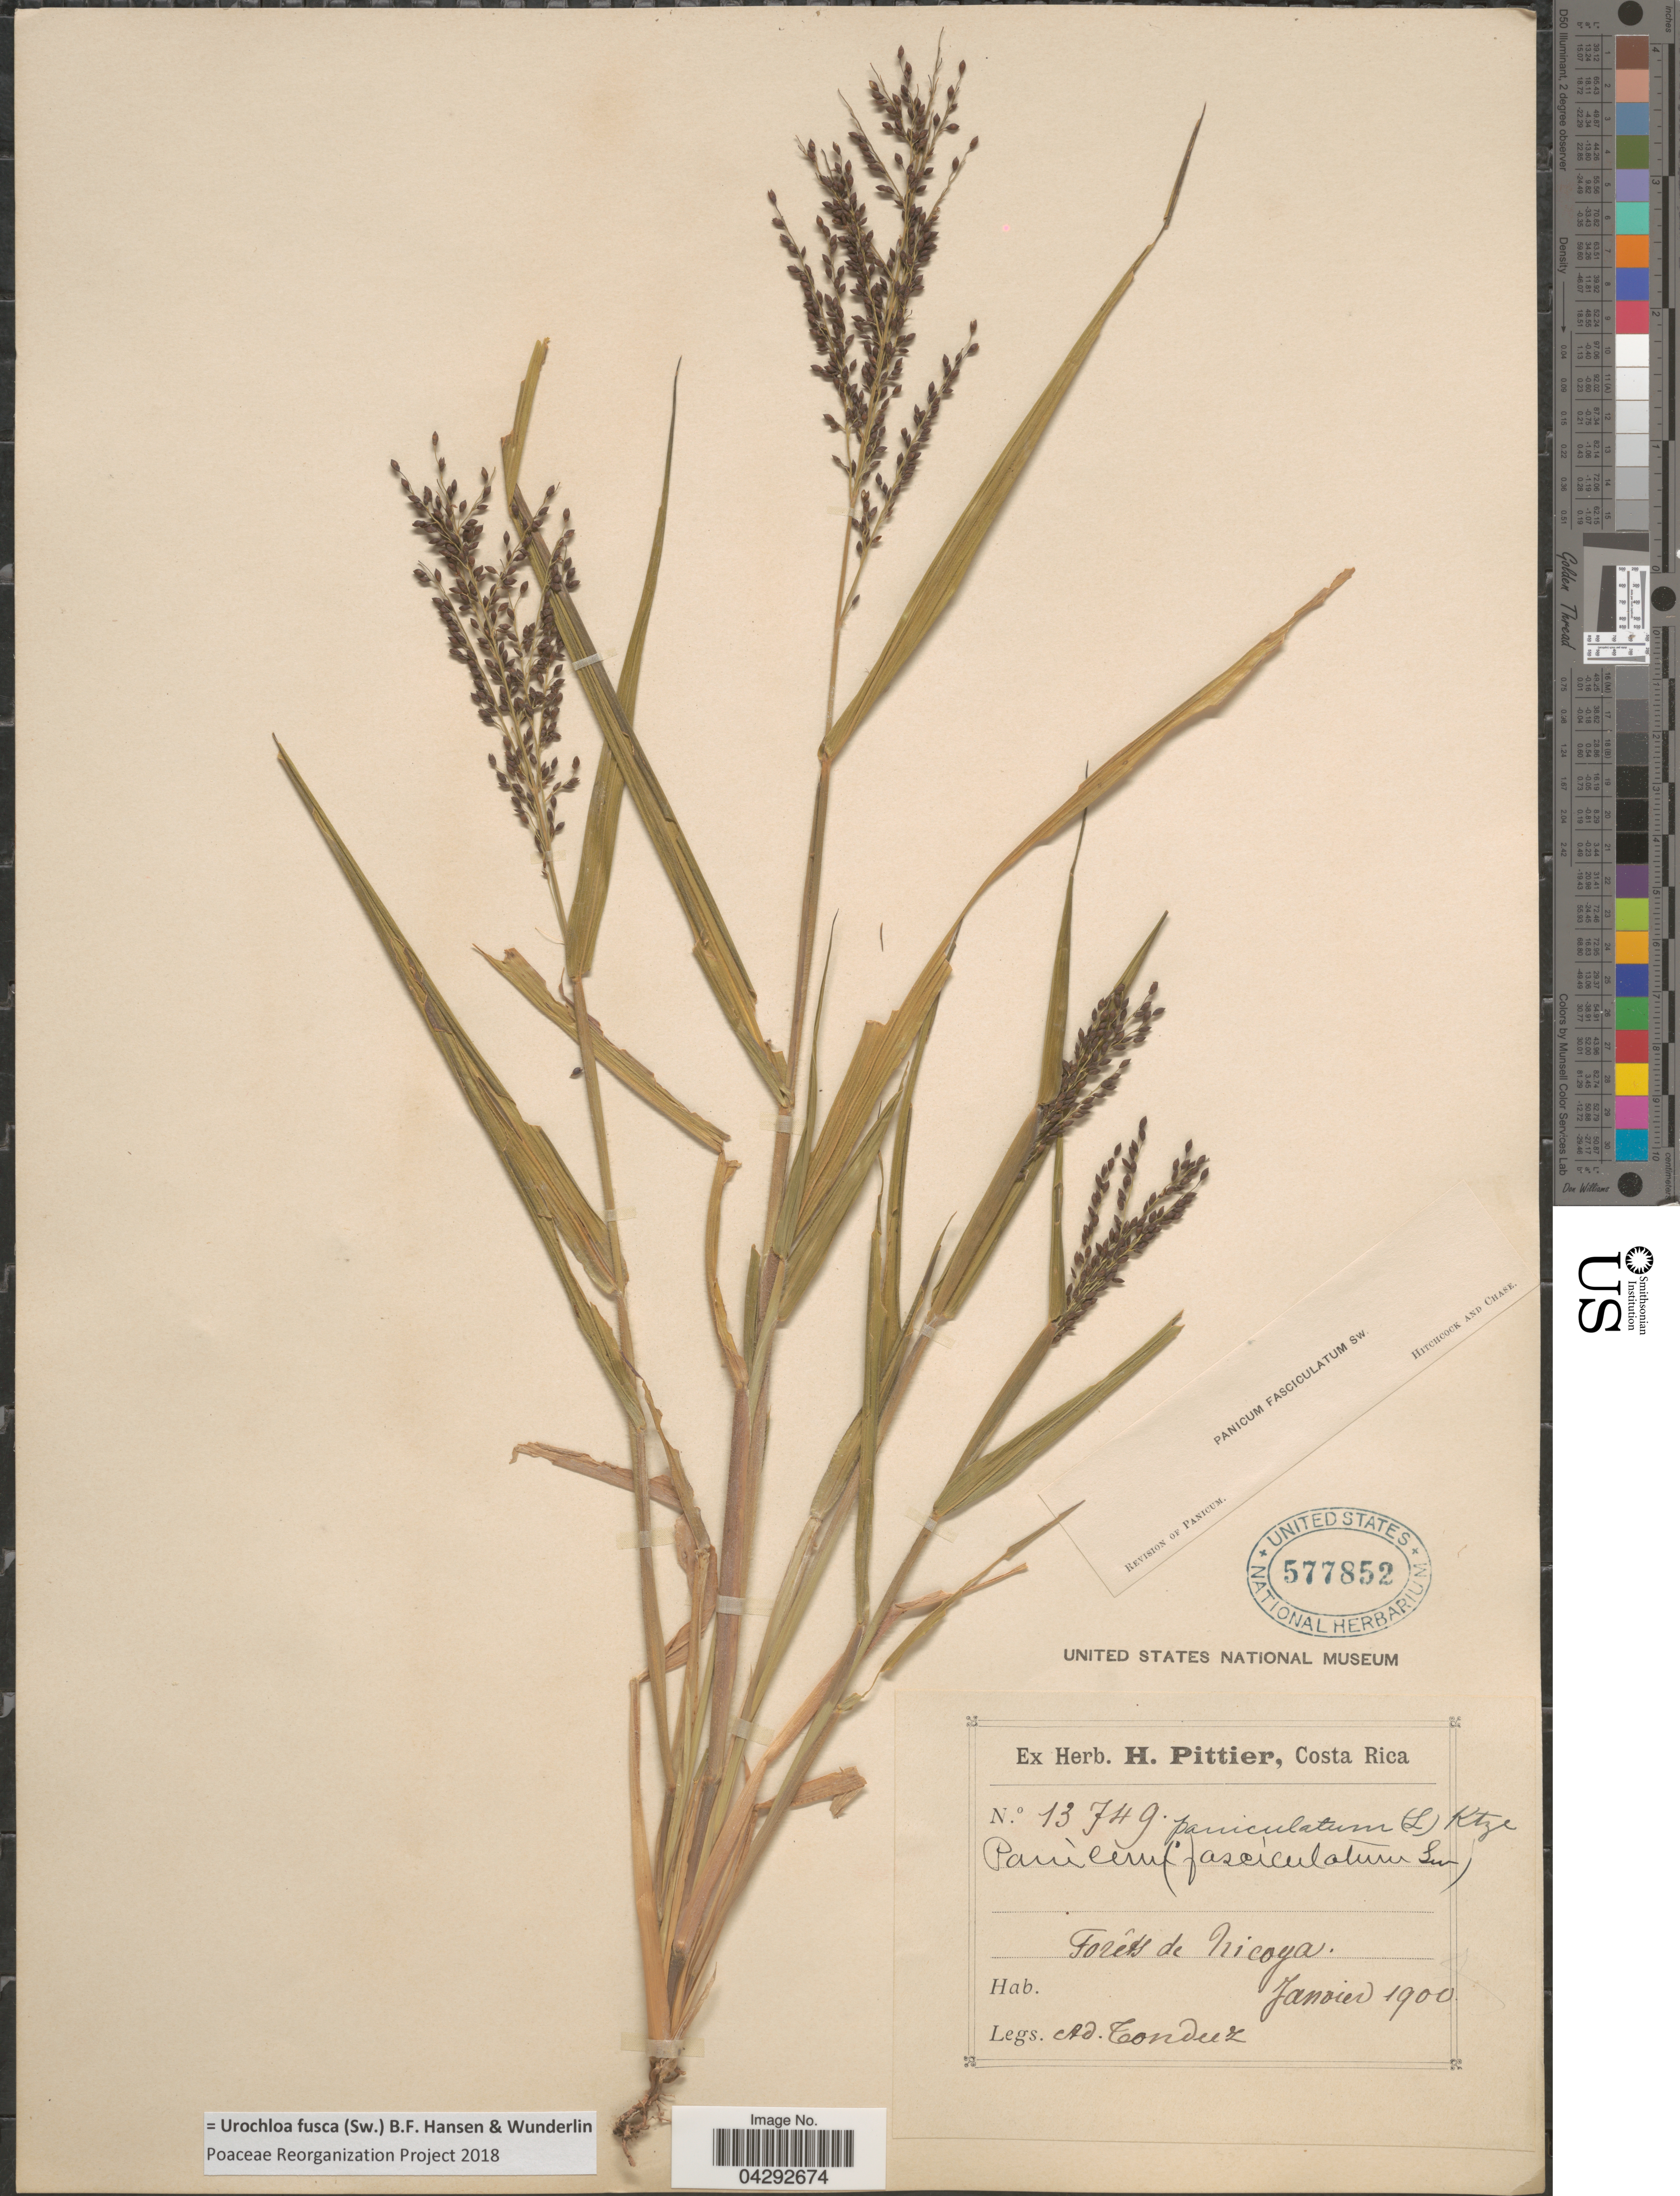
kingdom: Plantae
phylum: Tracheophyta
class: Liliopsida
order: Poales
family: Poaceae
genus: Urochloa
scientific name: Urochloa fusca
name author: (Sw.) B.F. Hansen & Wunderlin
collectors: A. Tonduz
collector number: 13749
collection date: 1900-01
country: Costa Rica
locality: Forêts de Nicoya.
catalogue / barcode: US 577852